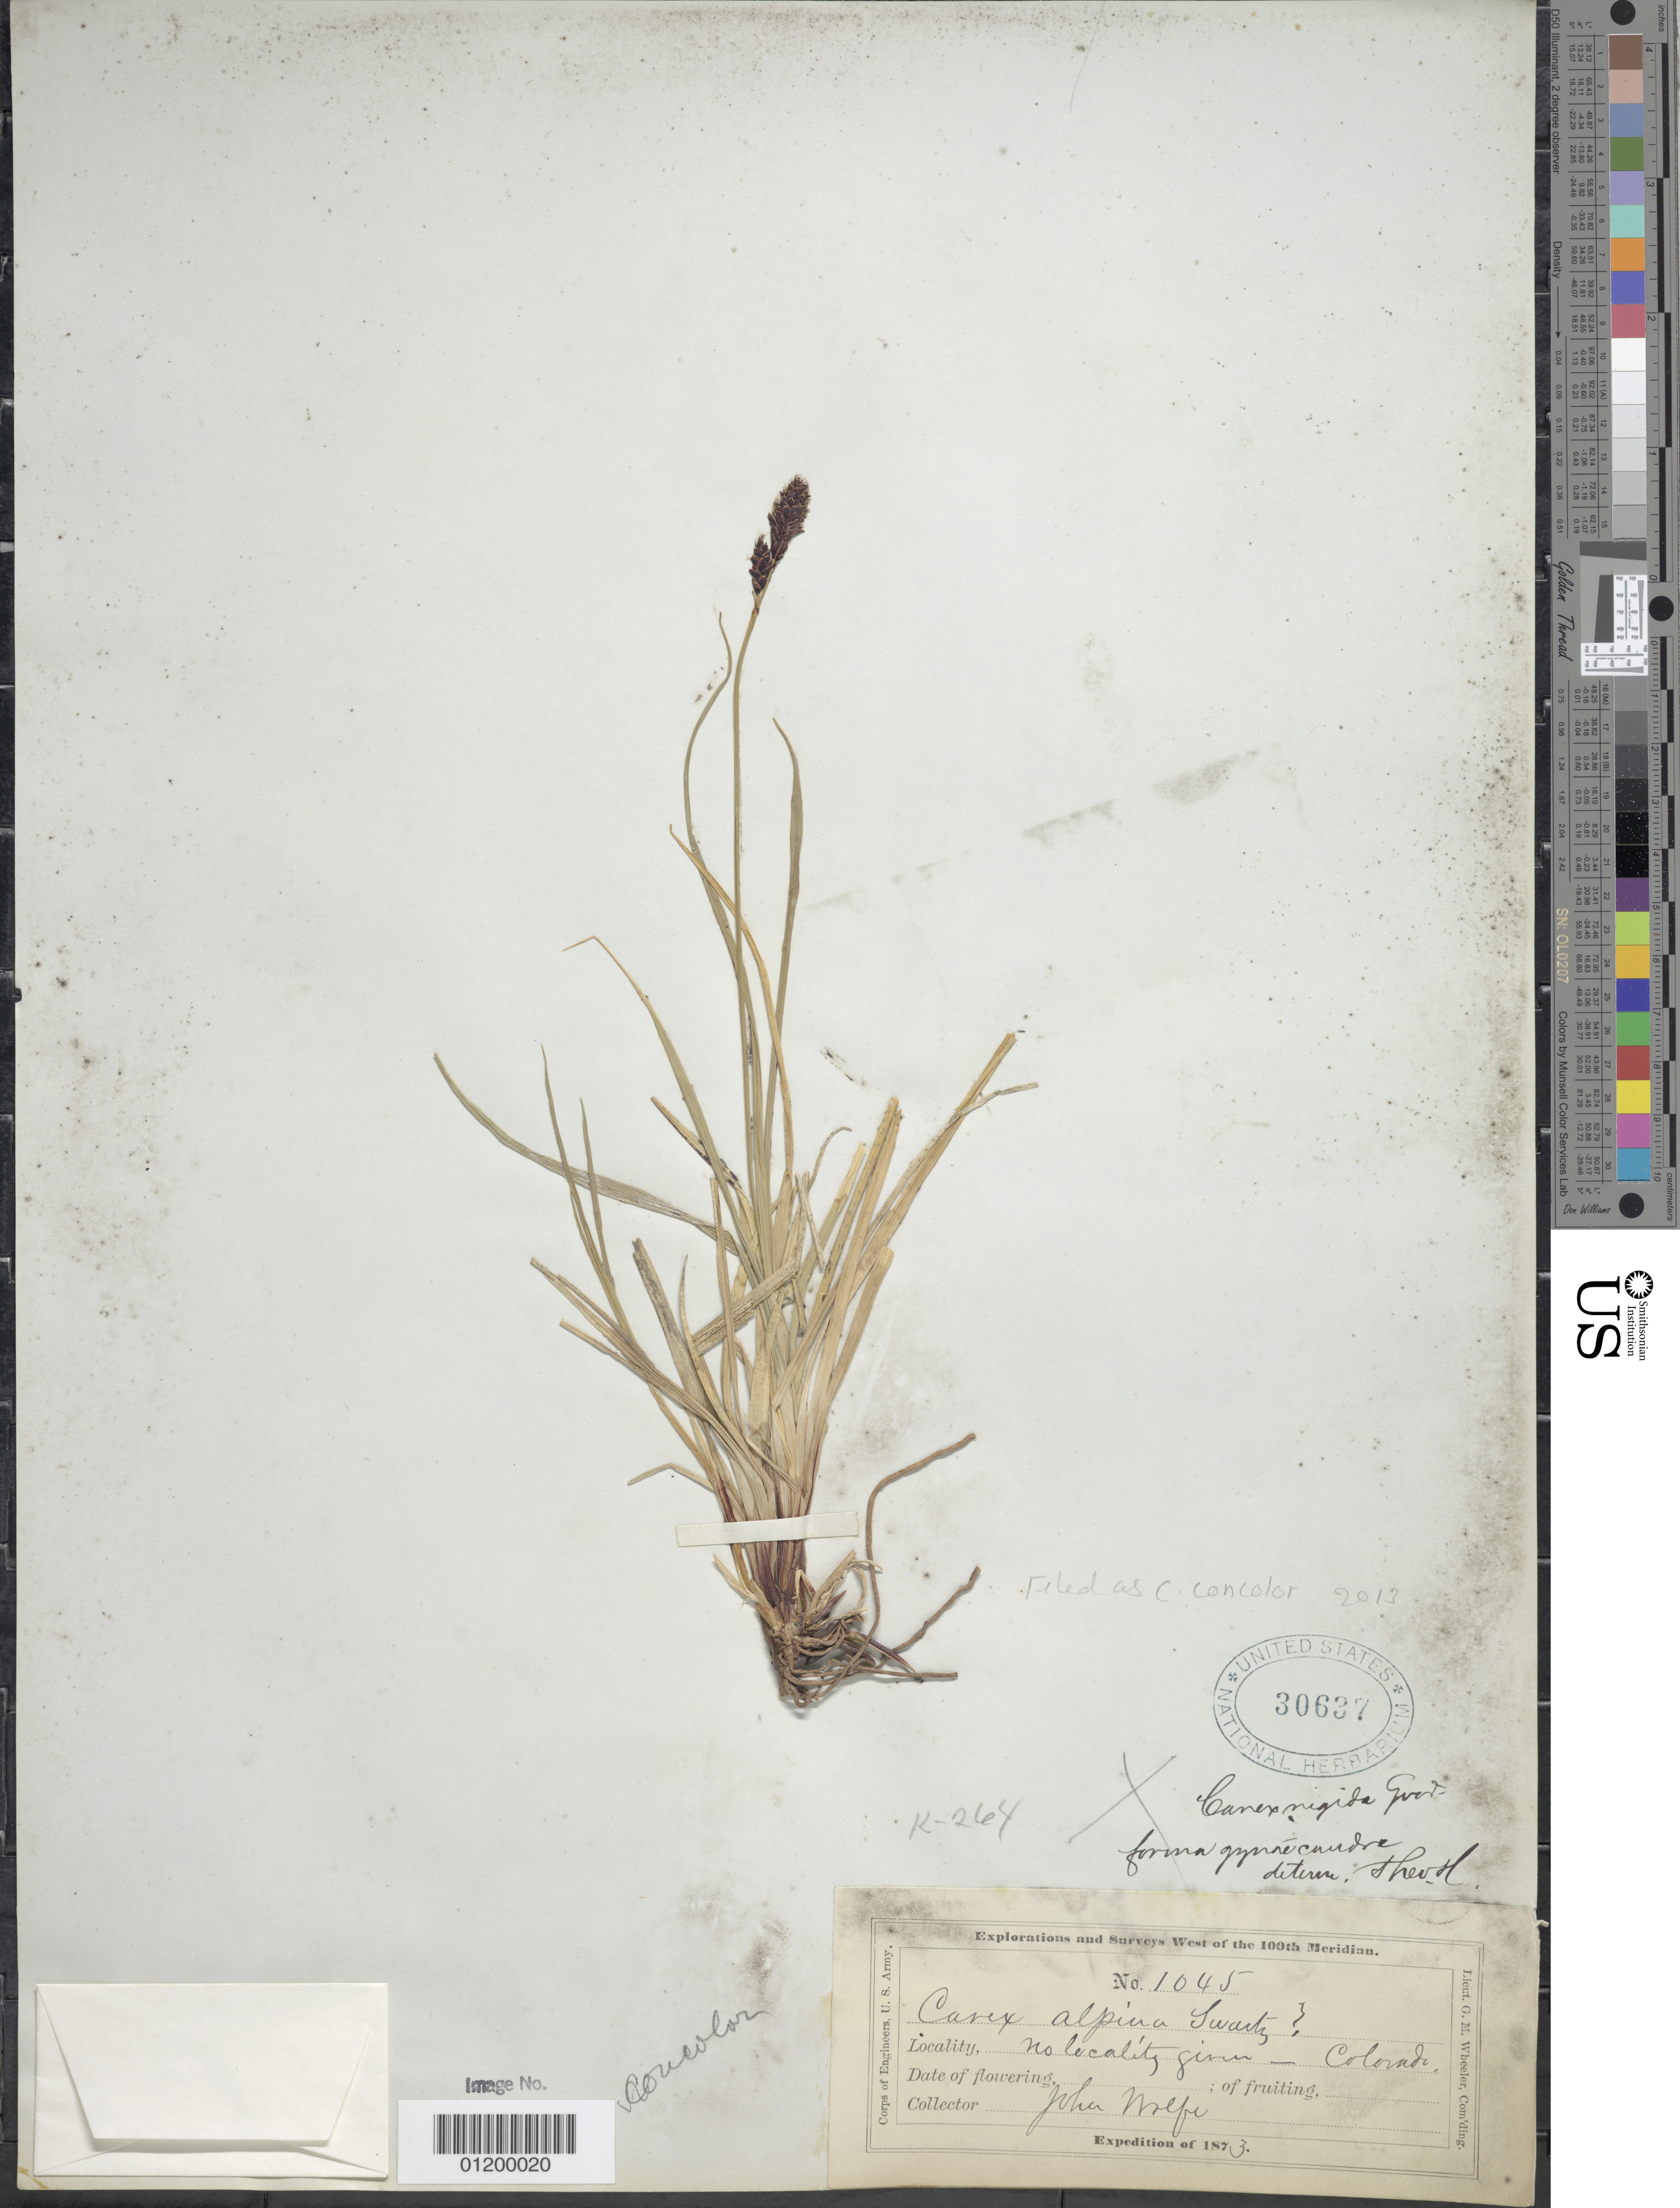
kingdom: Plantae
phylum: Tracheophyta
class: Liliopsida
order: Poales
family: Cyperaceae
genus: Carex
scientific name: Carex sp.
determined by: Strong, Mark T., (BOT), Smithsonian Institution - National Museum of Natural History (UNITED STATES)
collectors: J. Wolf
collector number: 1045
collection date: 1873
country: United States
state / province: Colorado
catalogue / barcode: US 30637